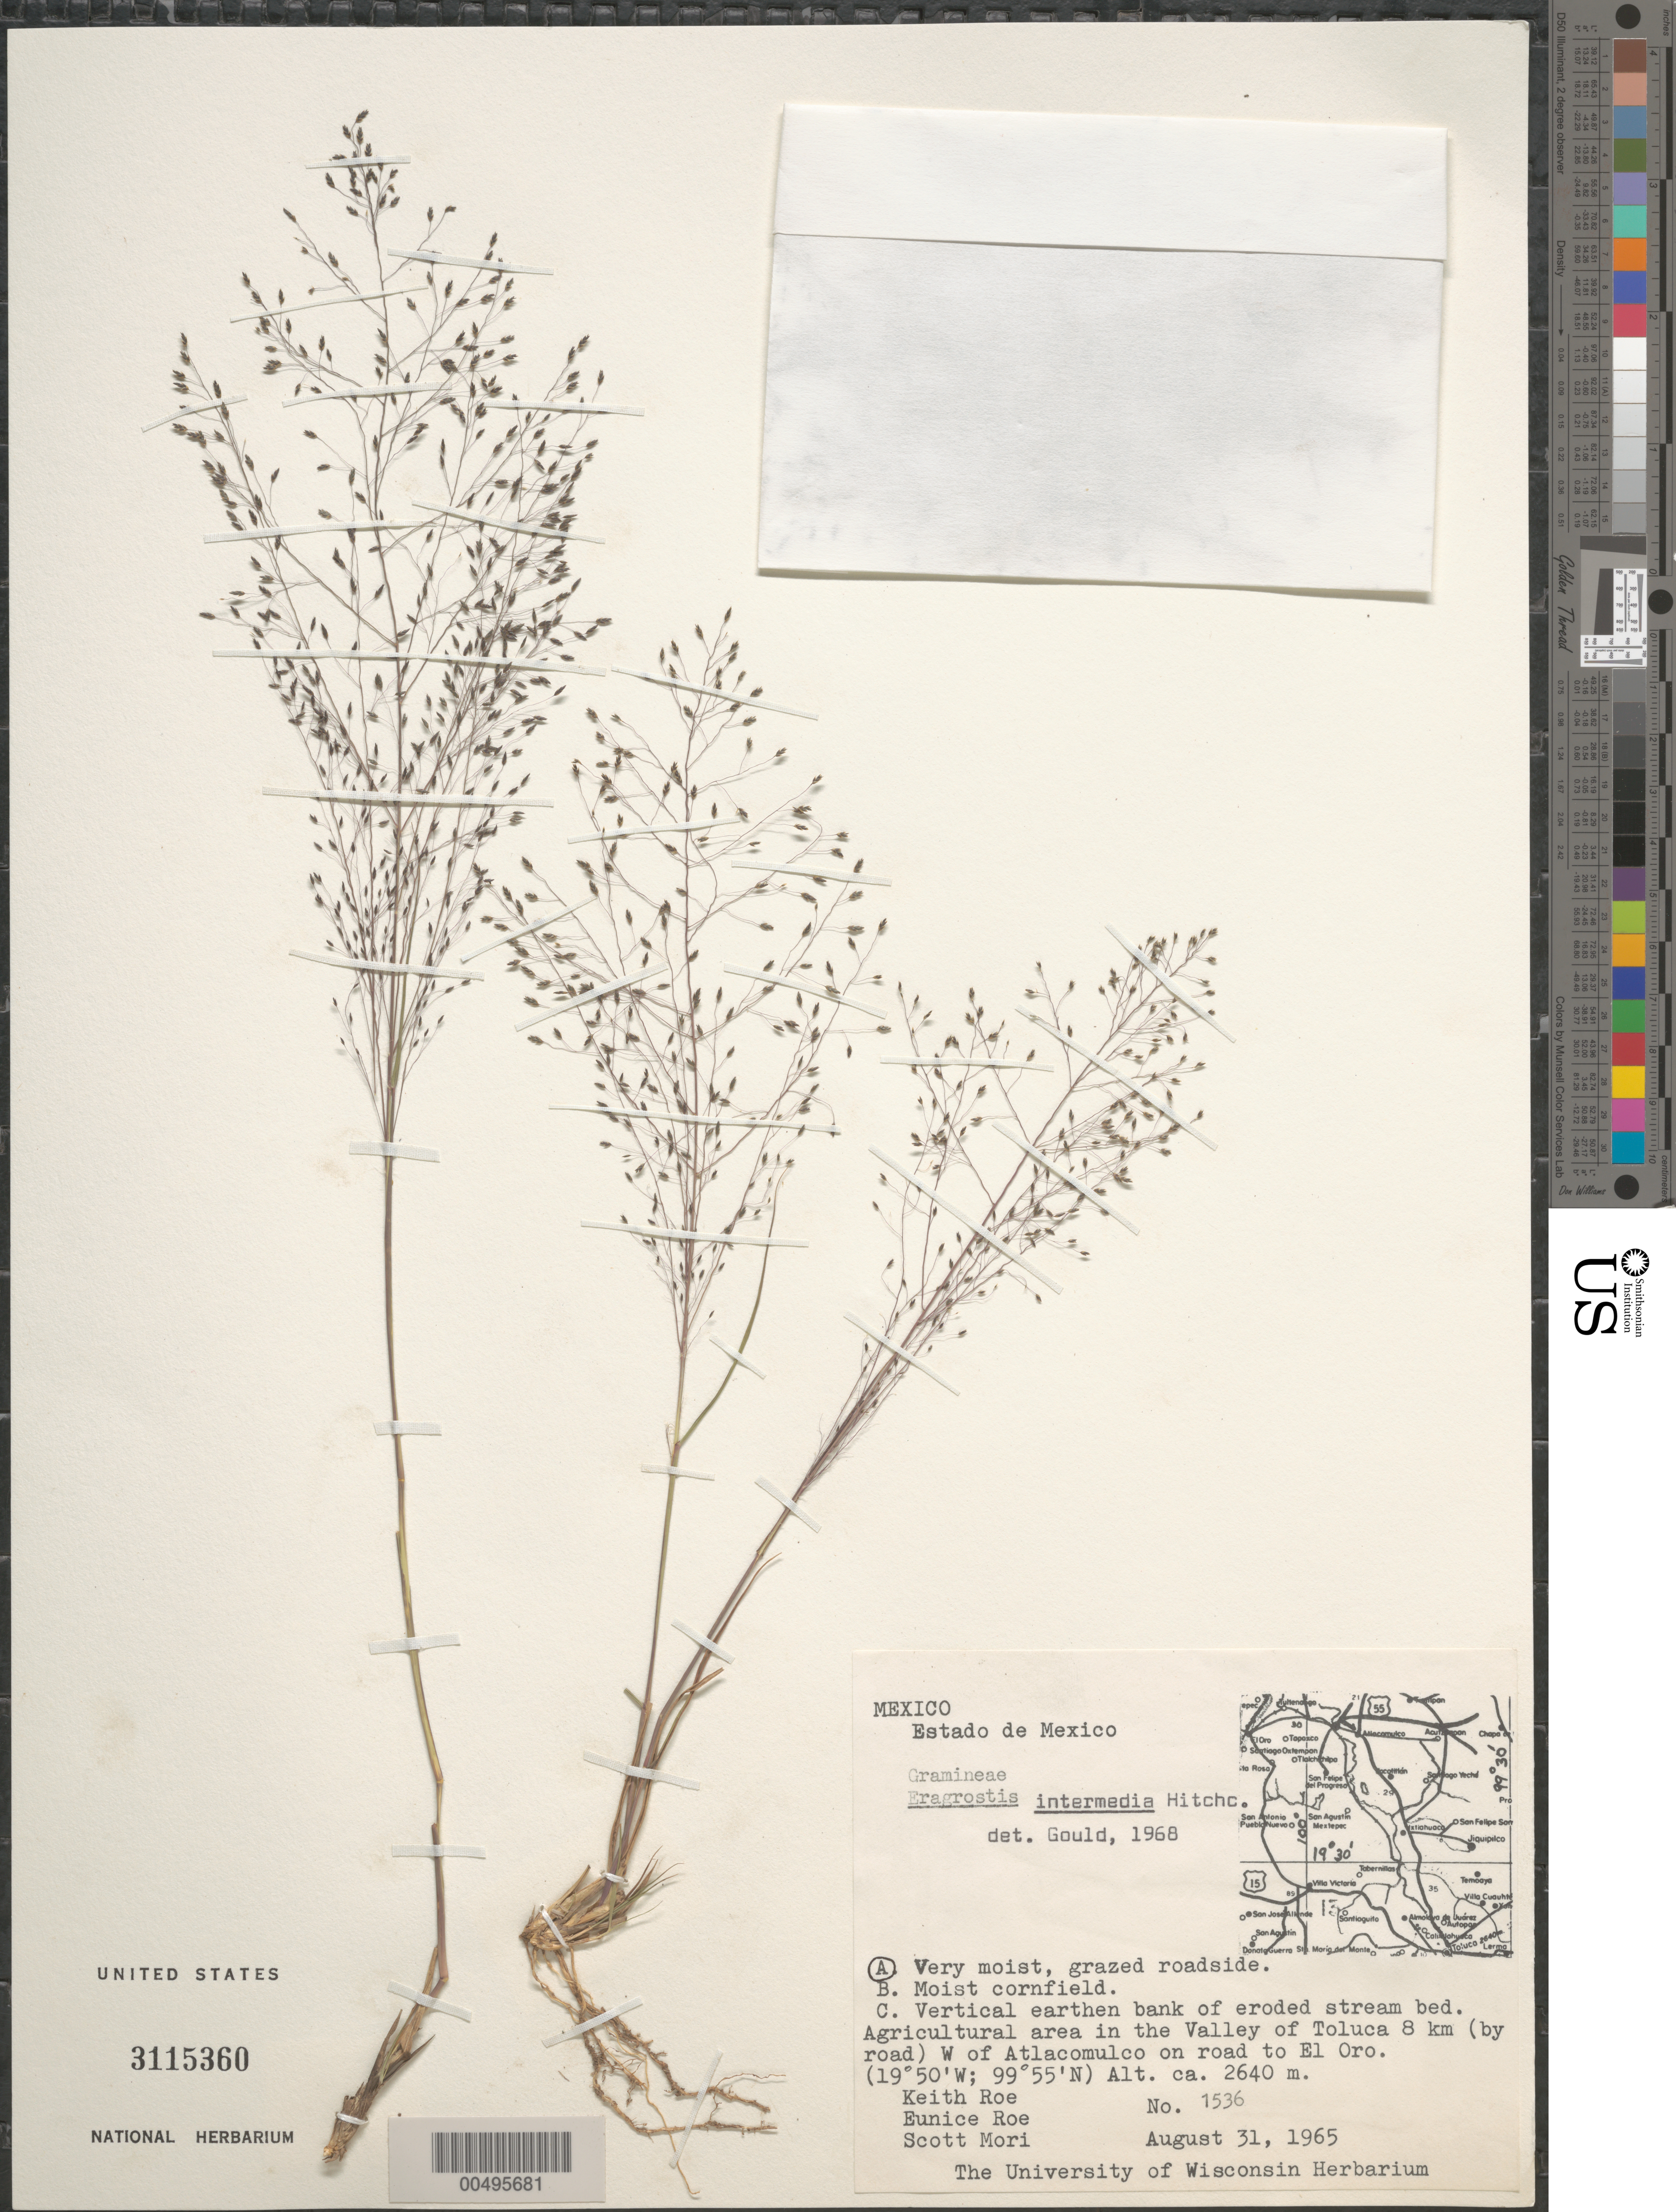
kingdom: Plantae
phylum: Tracheophyta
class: Liliopsida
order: Poales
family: Poaceae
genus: Eragrostis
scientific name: Eragrostis intermedia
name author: Hitchc.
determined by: Gould, F. W.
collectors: K. E. Roe, E. Roe & S. Mori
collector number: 1536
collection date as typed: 31 Aug 1965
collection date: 1965-08-31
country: Mexico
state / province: México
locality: Valley of Toluca 8 km W of Atlacomulco on rd to El Oro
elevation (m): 2640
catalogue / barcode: US 3115360